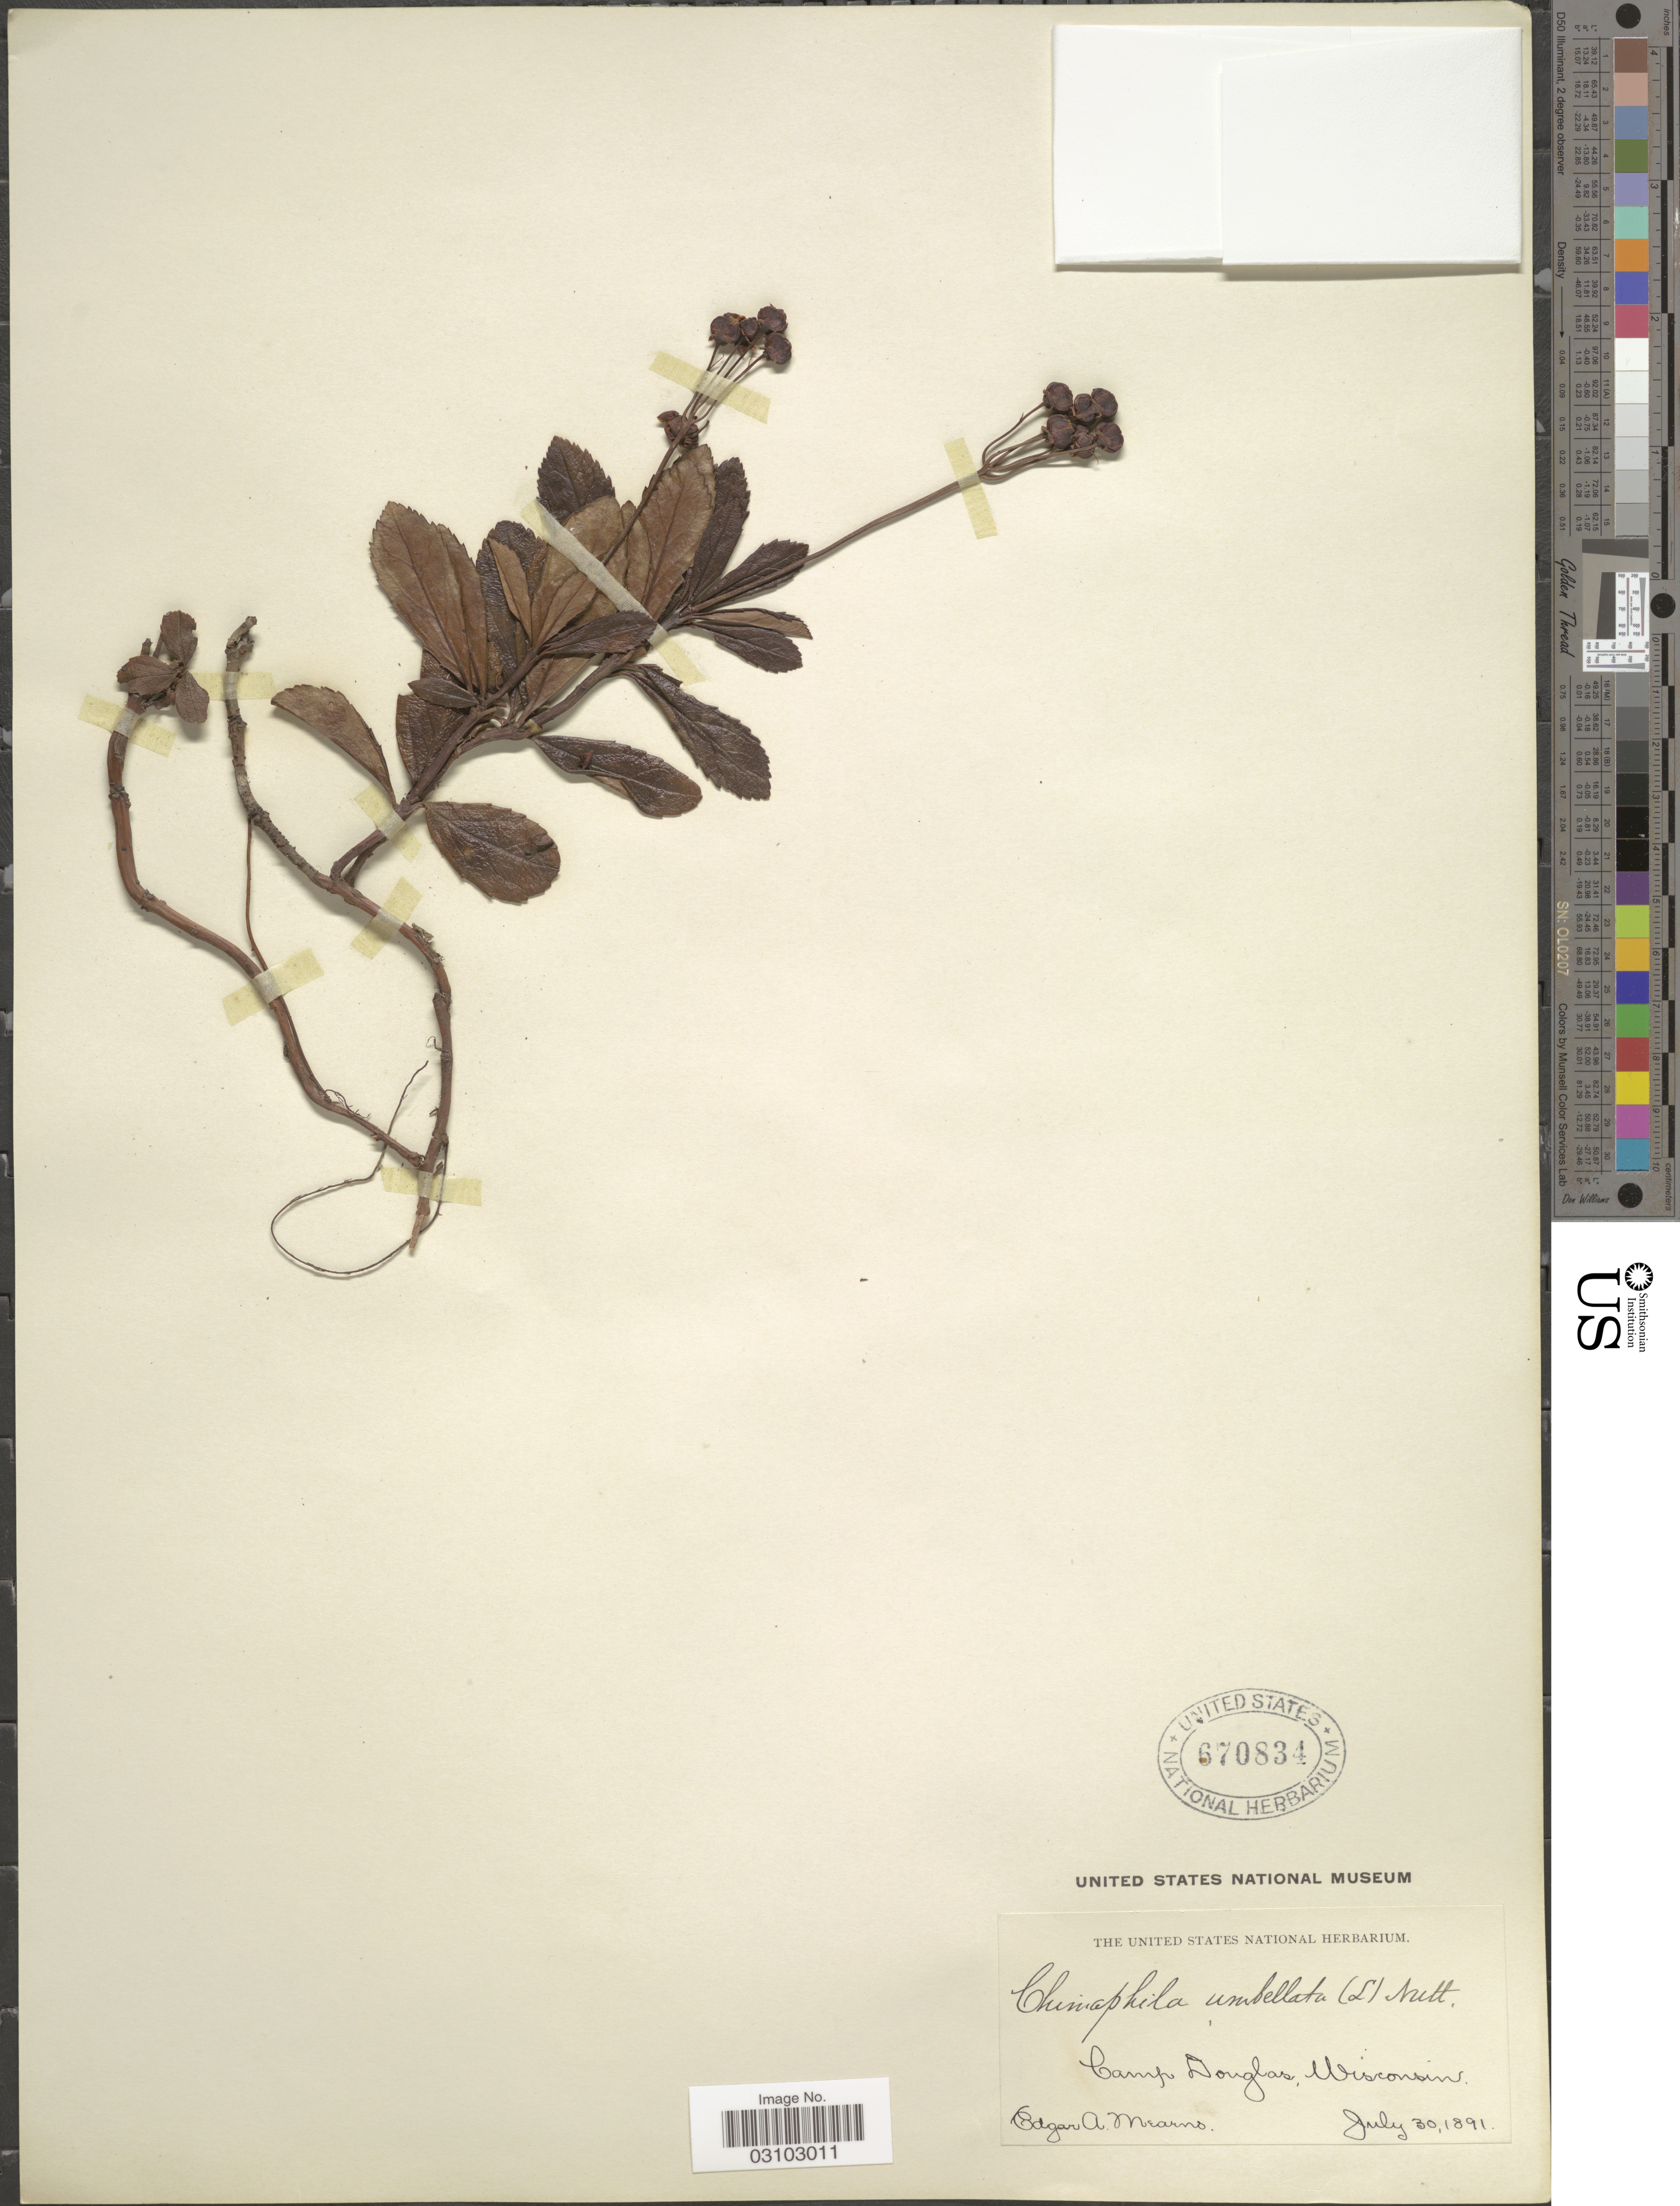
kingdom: Plantae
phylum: Tracheophyta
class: Magnoliopsida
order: Ericales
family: Ericaceae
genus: Chimaphila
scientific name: Chimaphila umbellata subsp. occidentalis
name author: (Rydb.) Hultén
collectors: E. A. Mearns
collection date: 1891-07-30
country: United States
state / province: Wisconsin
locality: Camp Douglas.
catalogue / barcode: US 670834